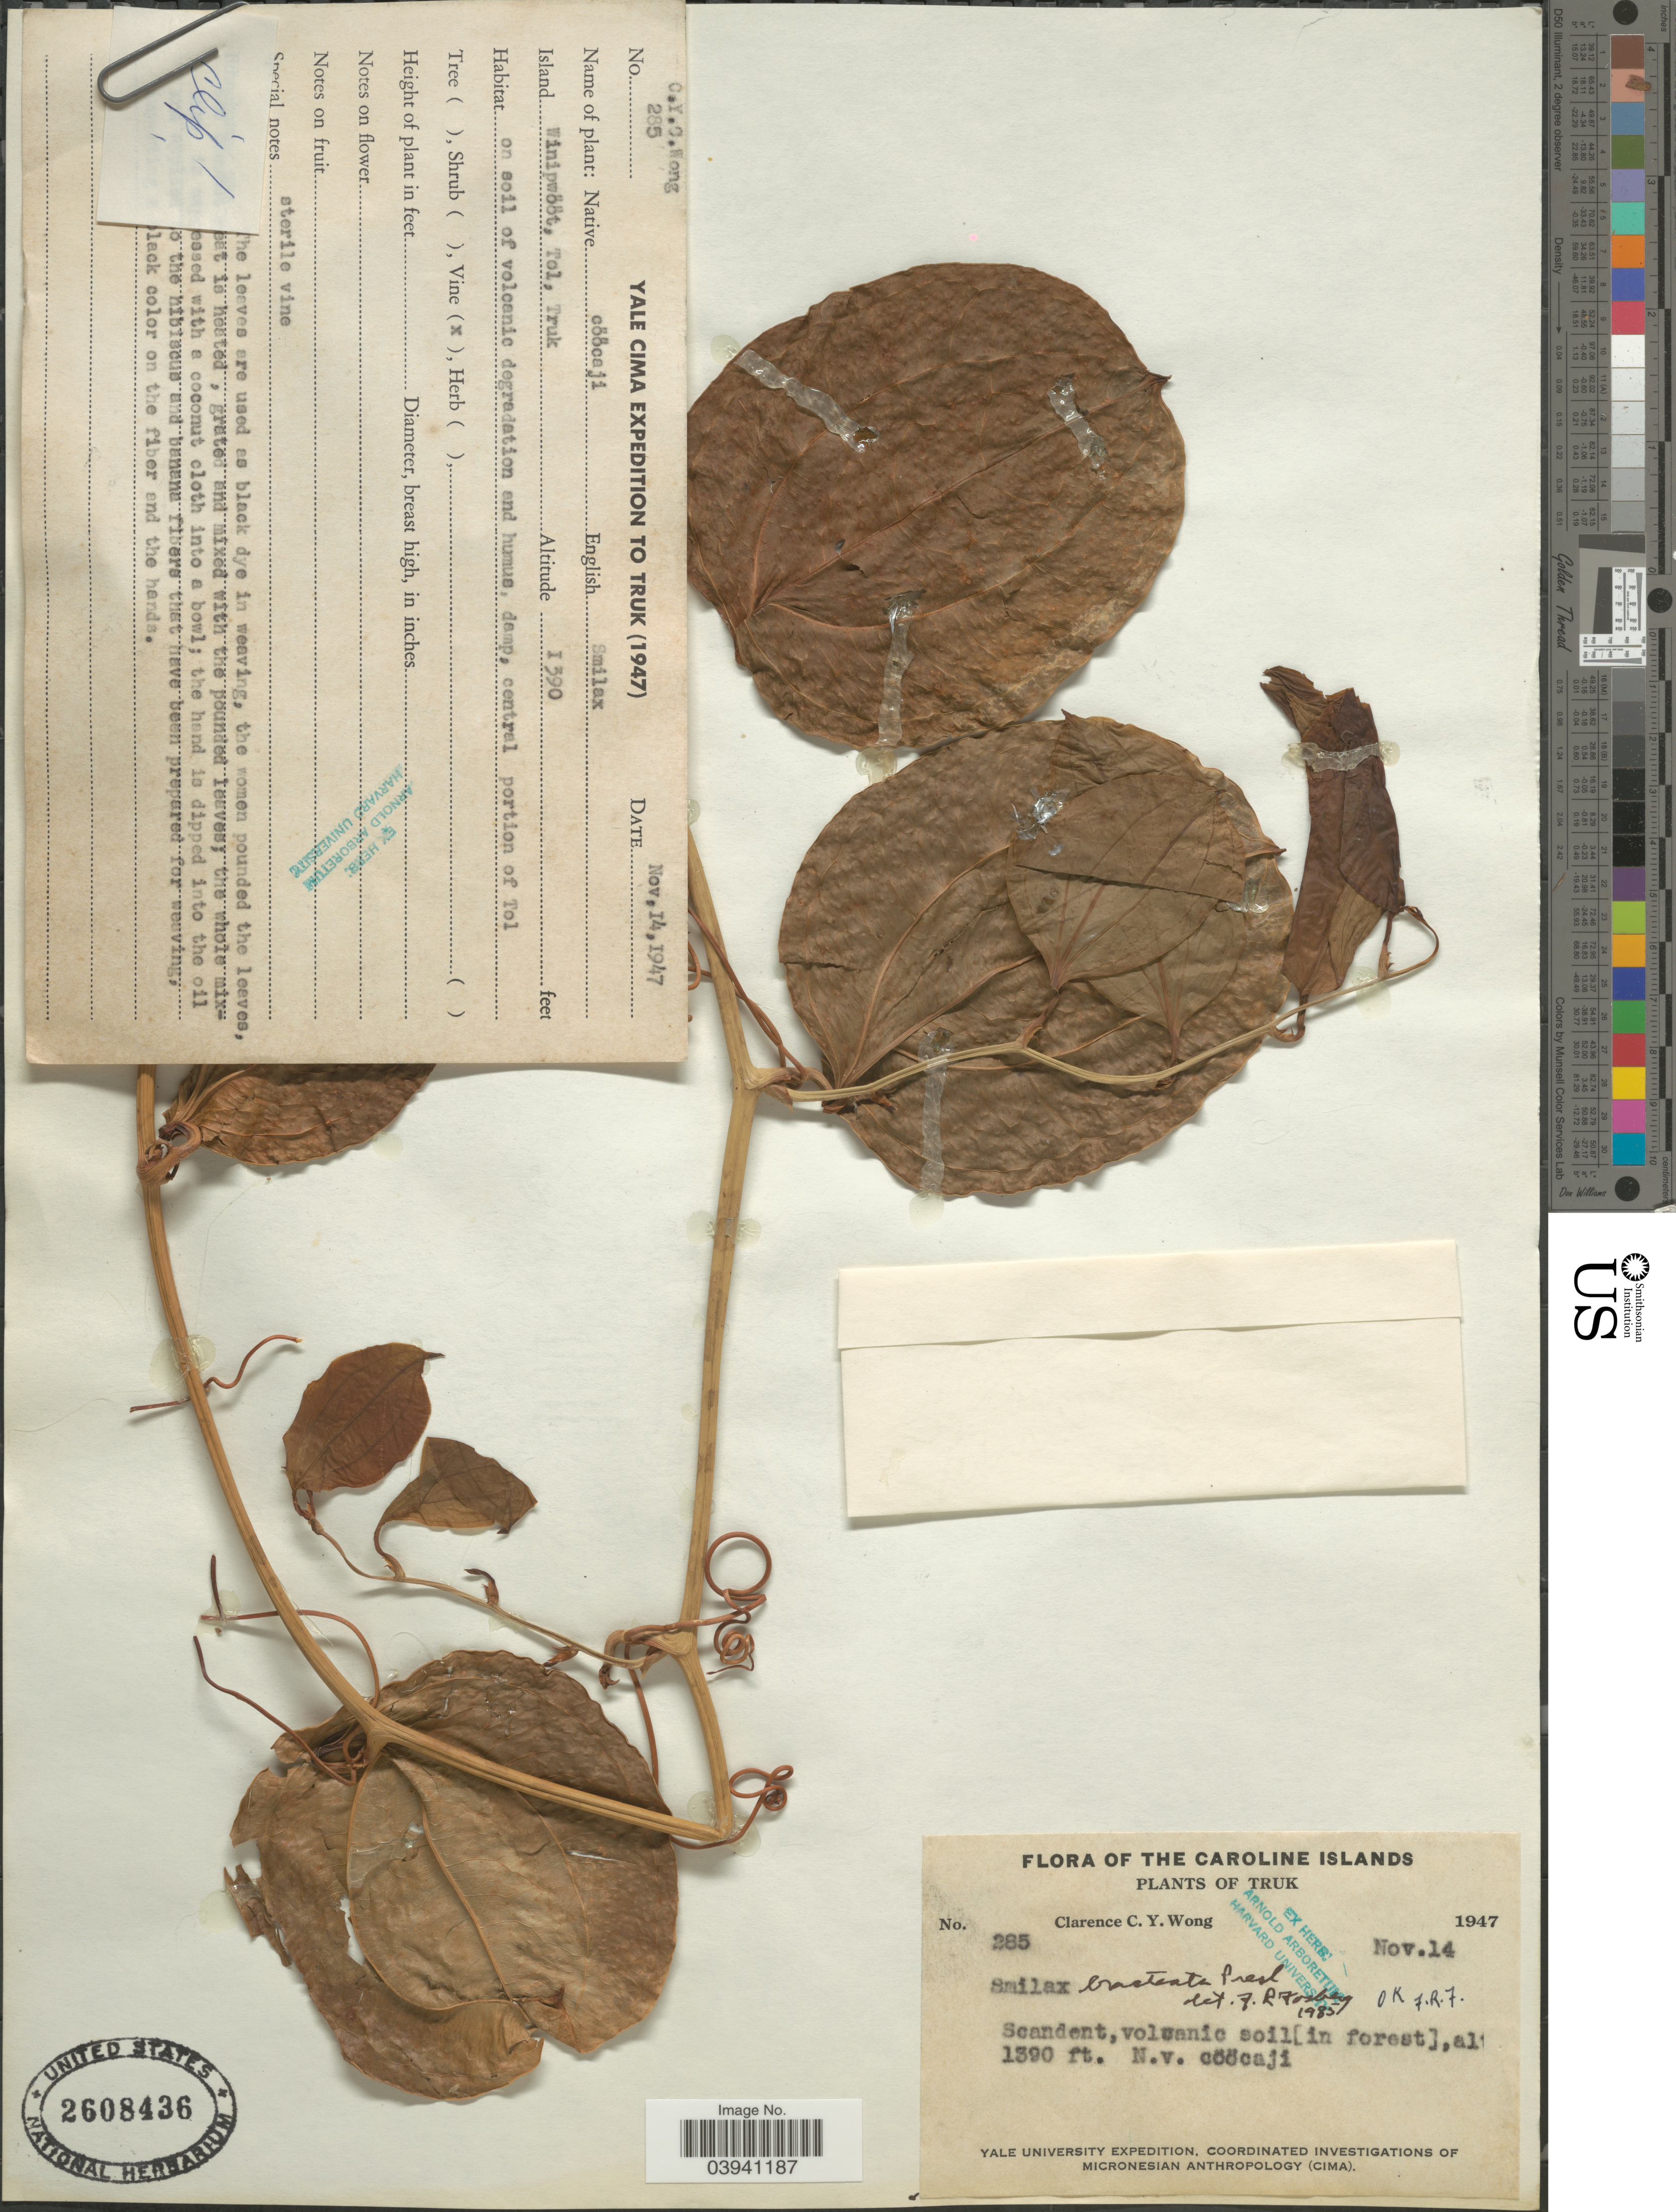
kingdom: Plantae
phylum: Tracheophyta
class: Liliopsida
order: Liliales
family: Smilacaceae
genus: Smilax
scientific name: Smilax bracteata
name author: C. Presl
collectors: C. Y. C. Wong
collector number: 285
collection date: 1947-11-14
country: Micronesia, Federated States of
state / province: Truk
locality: The Caroline Islands. Island Winipwööt, Tol.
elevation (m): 424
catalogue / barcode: US 2608436